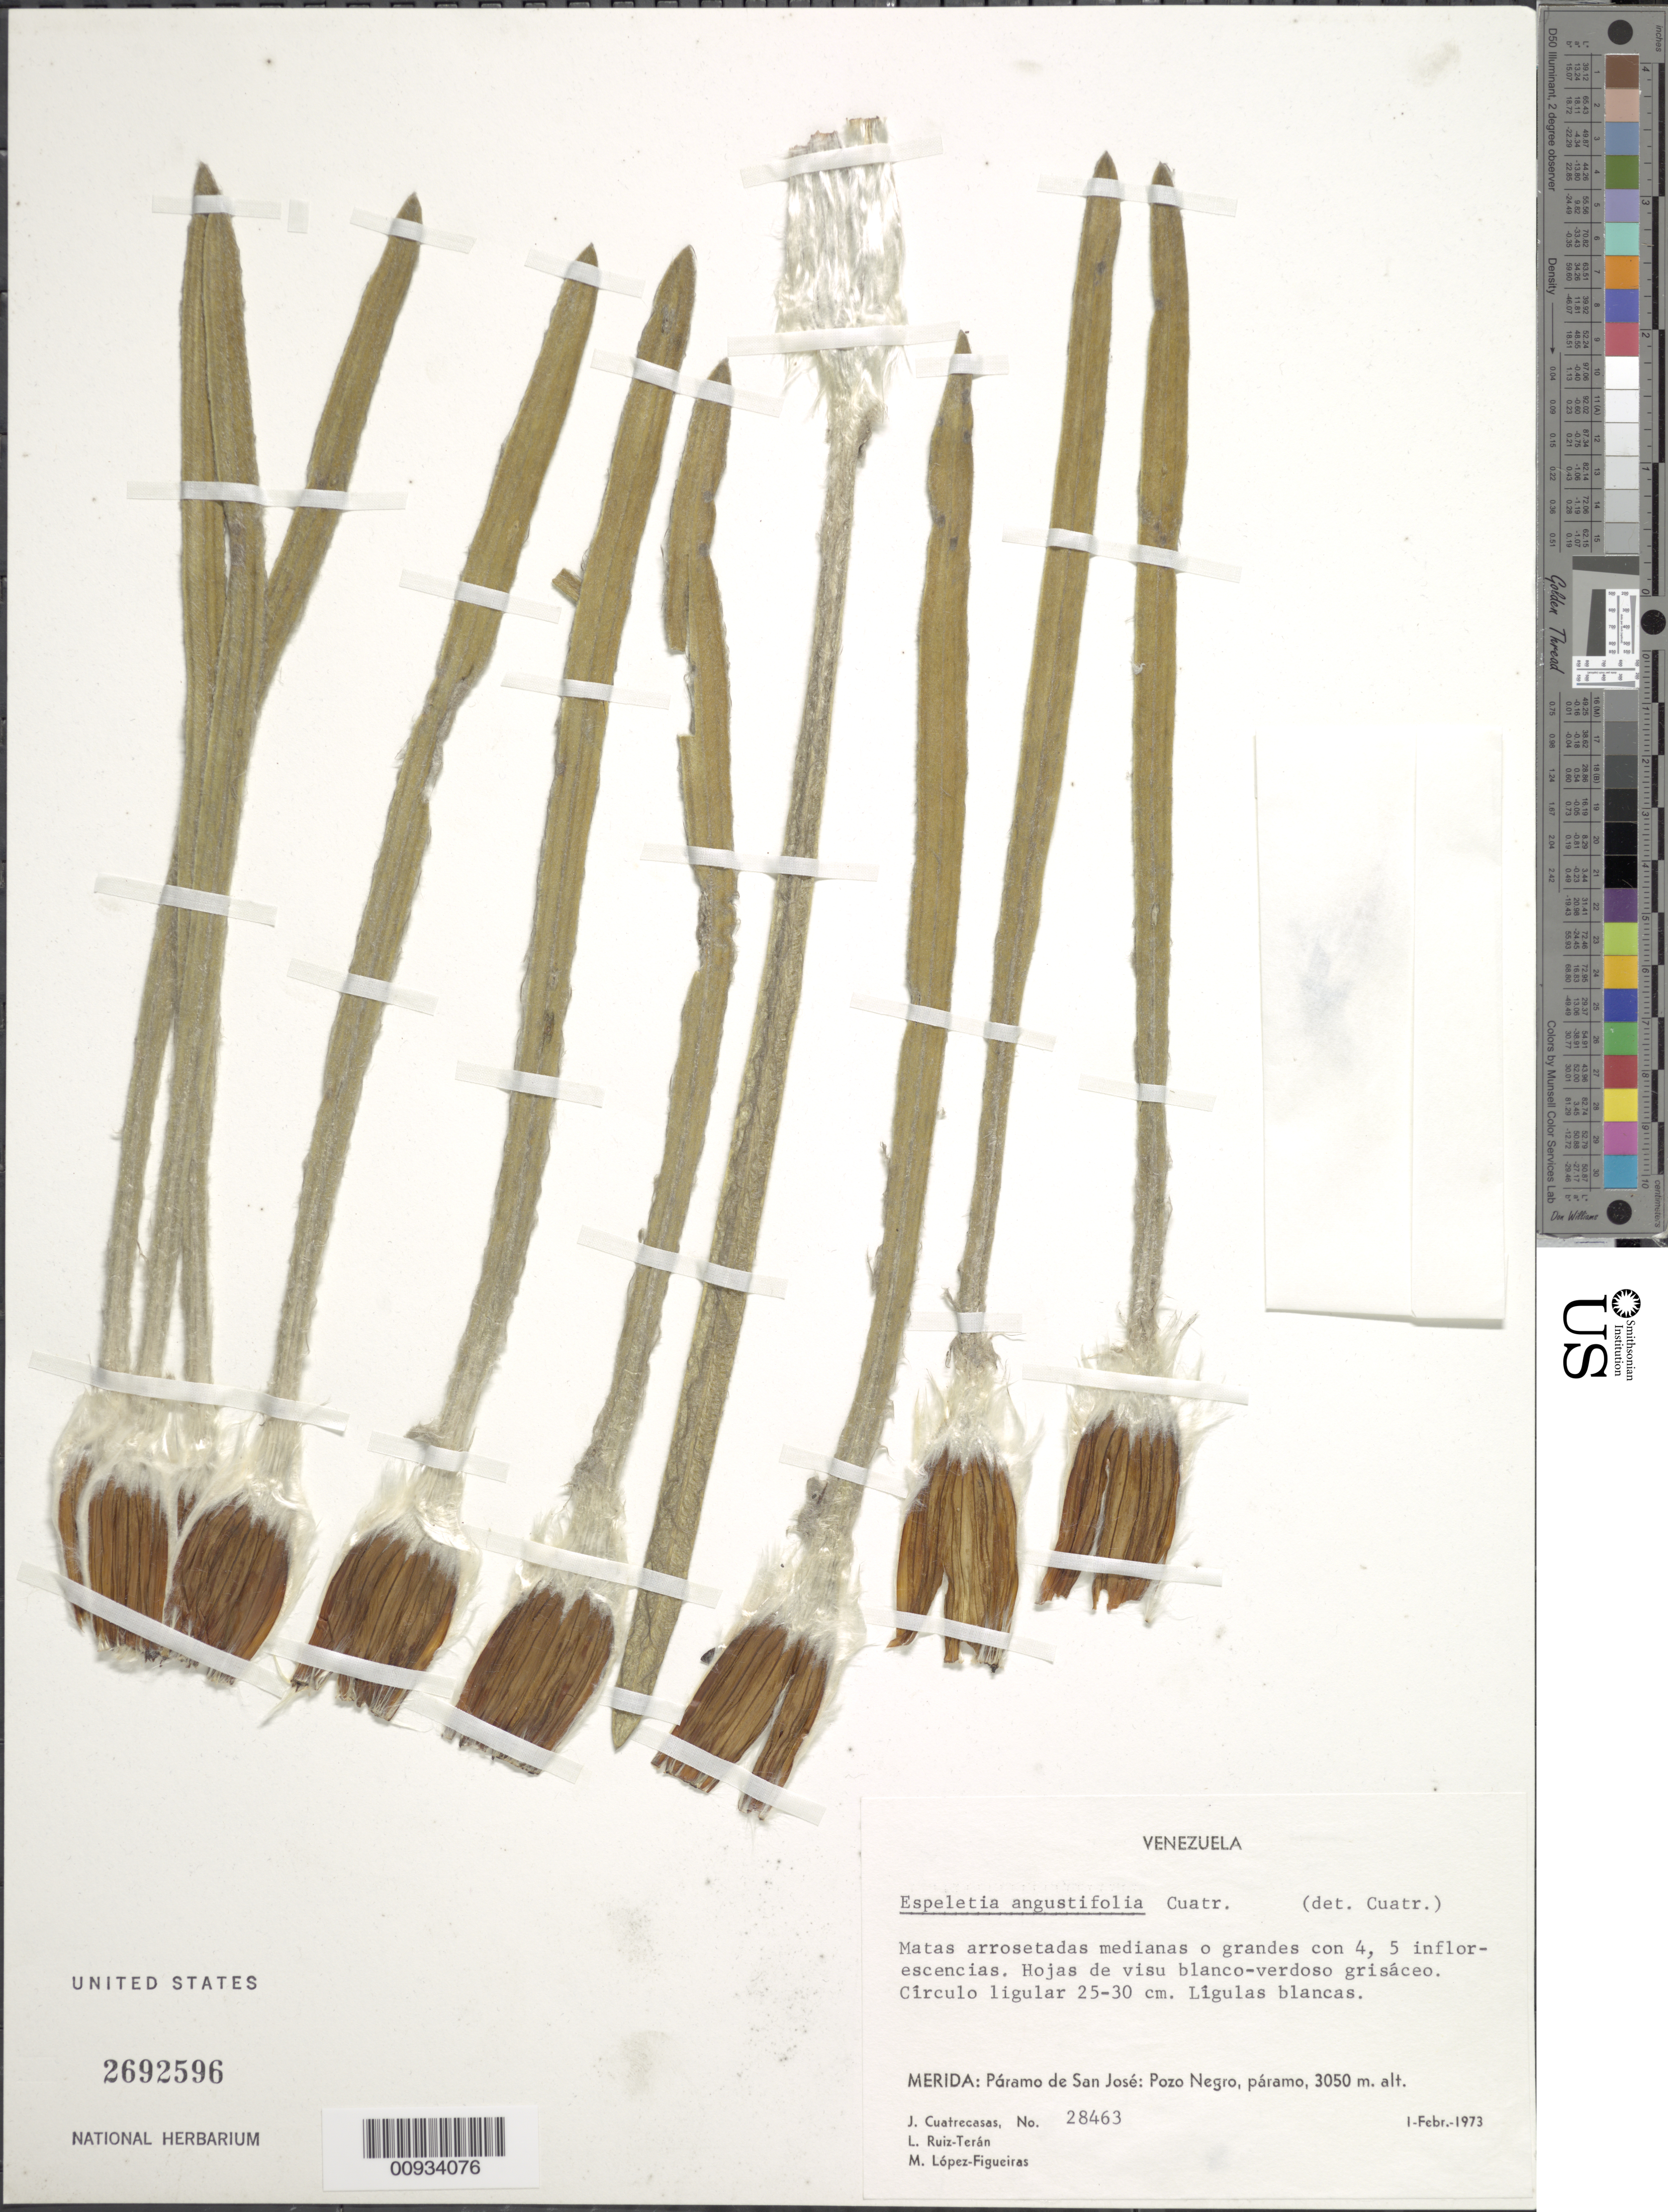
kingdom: Plantae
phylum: Tracheophyta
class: Magnoliopsida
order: Asterales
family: Asteraceae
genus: Espeletiopsis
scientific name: Espeletiopsis angustifolia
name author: (Cuatrec.) Cuatrec.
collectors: J. Cuatrecasas, L. E. Ruíz-Terán & M. López Figueiras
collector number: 28463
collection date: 1973-02-01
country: Venezuela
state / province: Mérida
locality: Paramo de san Jose, Pozo Negro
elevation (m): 3050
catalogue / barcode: US 2692596